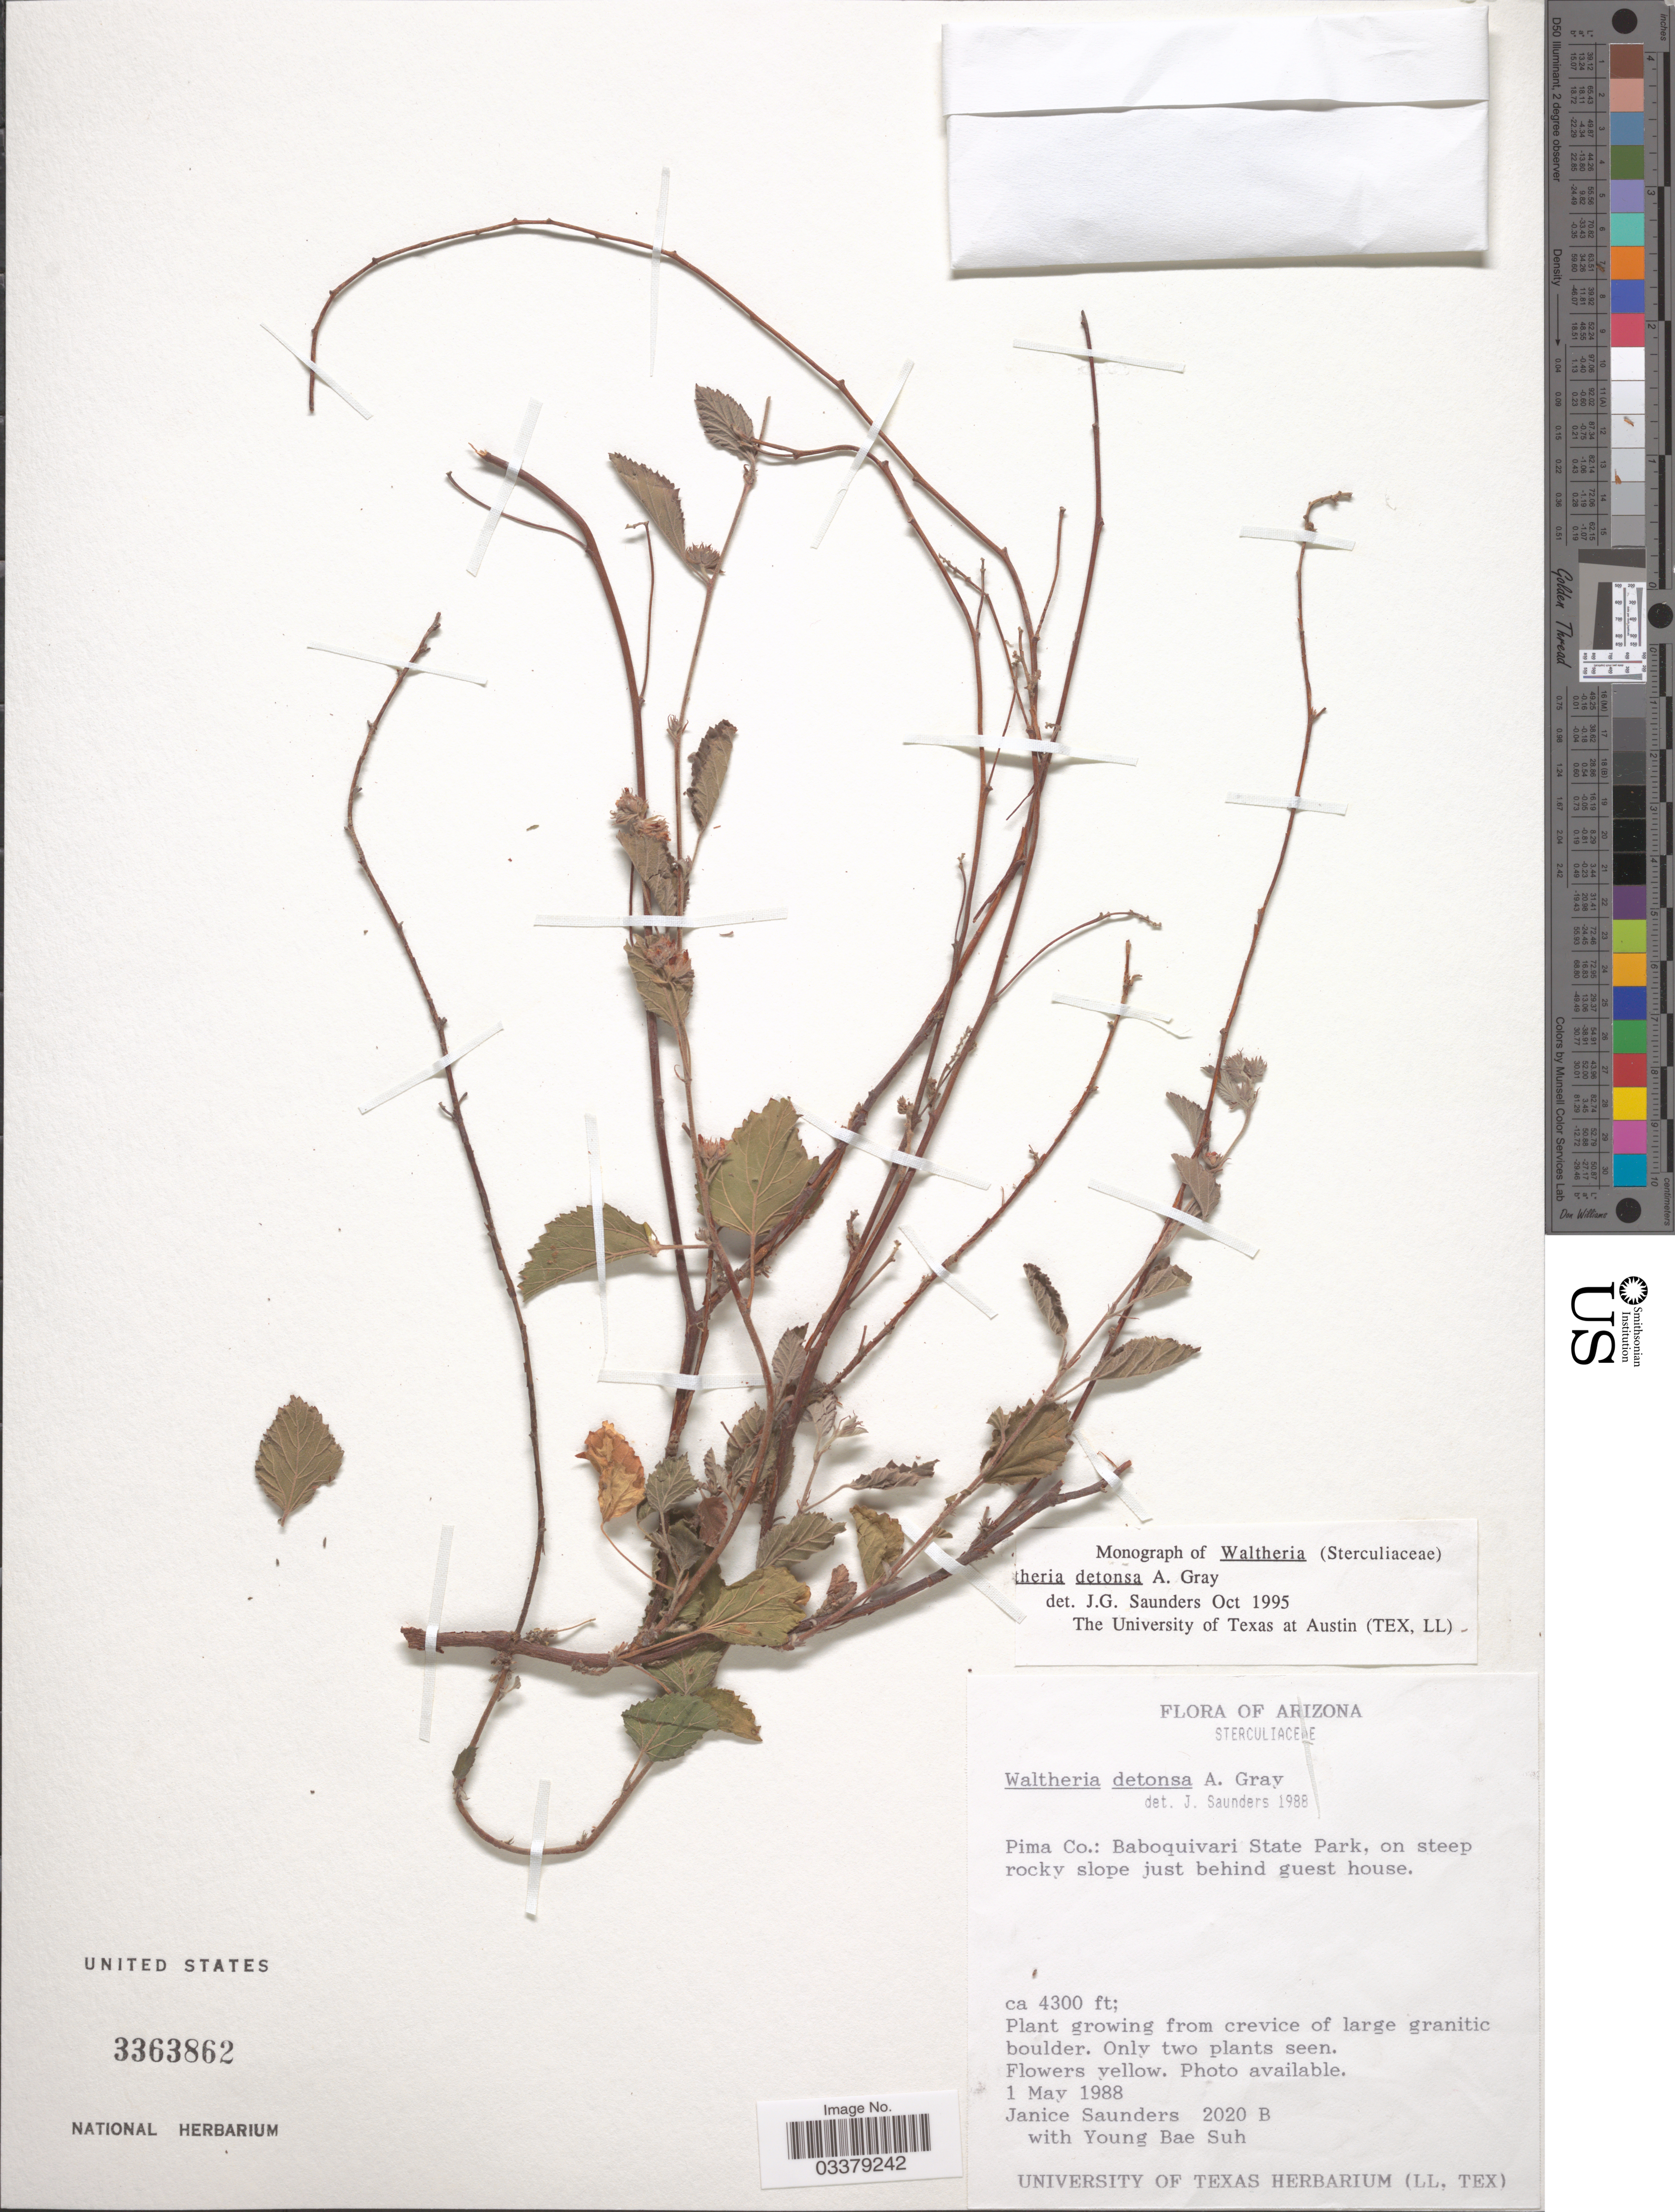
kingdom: Plantae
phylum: Tracheophyta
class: Magnoliopsida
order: Malvales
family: Malvaceae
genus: Waltheria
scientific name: Waltheria detonsa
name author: A. Gray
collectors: J. G. Saunders & Y. Suh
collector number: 2020 B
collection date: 1988-05-01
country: United States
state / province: Arizona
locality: Pima Co.: Baboquivari State Park, on steep rocky slope just behind guest house.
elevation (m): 1311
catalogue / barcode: US 3363862